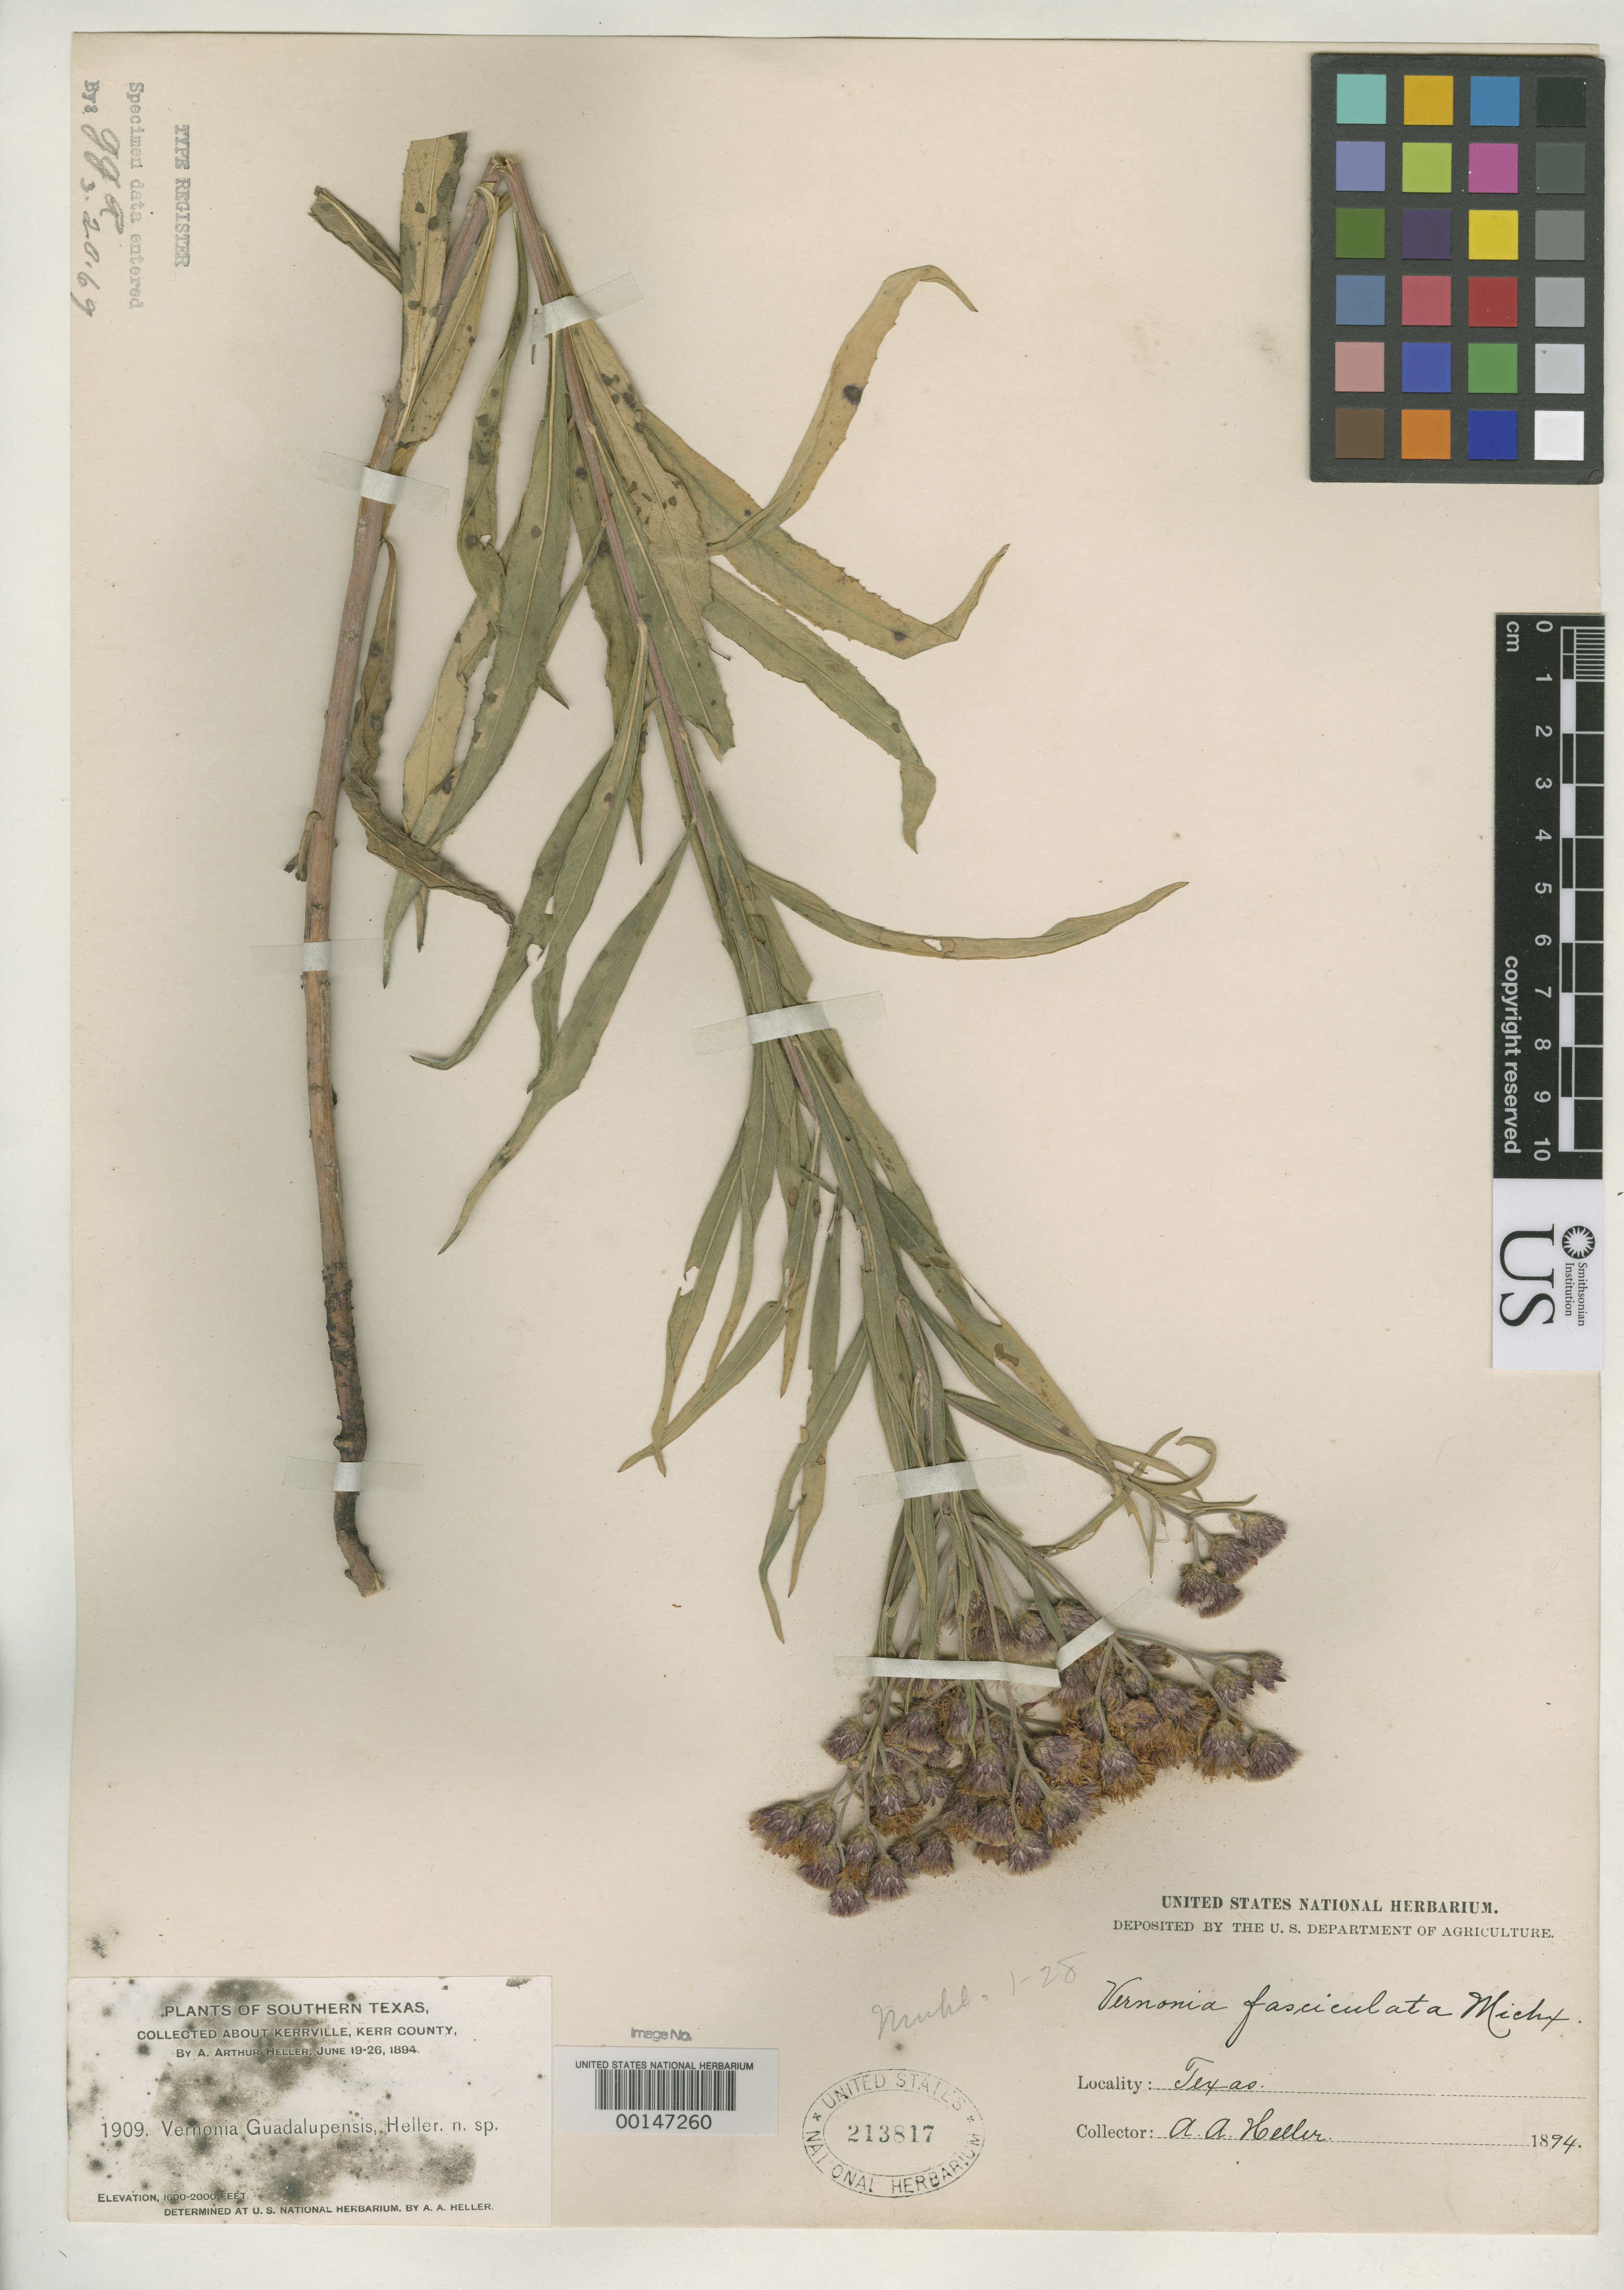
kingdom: Plantae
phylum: Tracheophyta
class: Magnoliopsida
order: Asterales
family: Asteraceae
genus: Vernonia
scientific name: Vernonia guadalupensis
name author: A. Heller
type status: Isotype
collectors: A. A. Heller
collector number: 1909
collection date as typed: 22 Jun 1894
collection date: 1894-06-22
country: United States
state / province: Texas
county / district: Kerr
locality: Near Kerrville, banks of Guadalupe River.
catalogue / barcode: US 213817